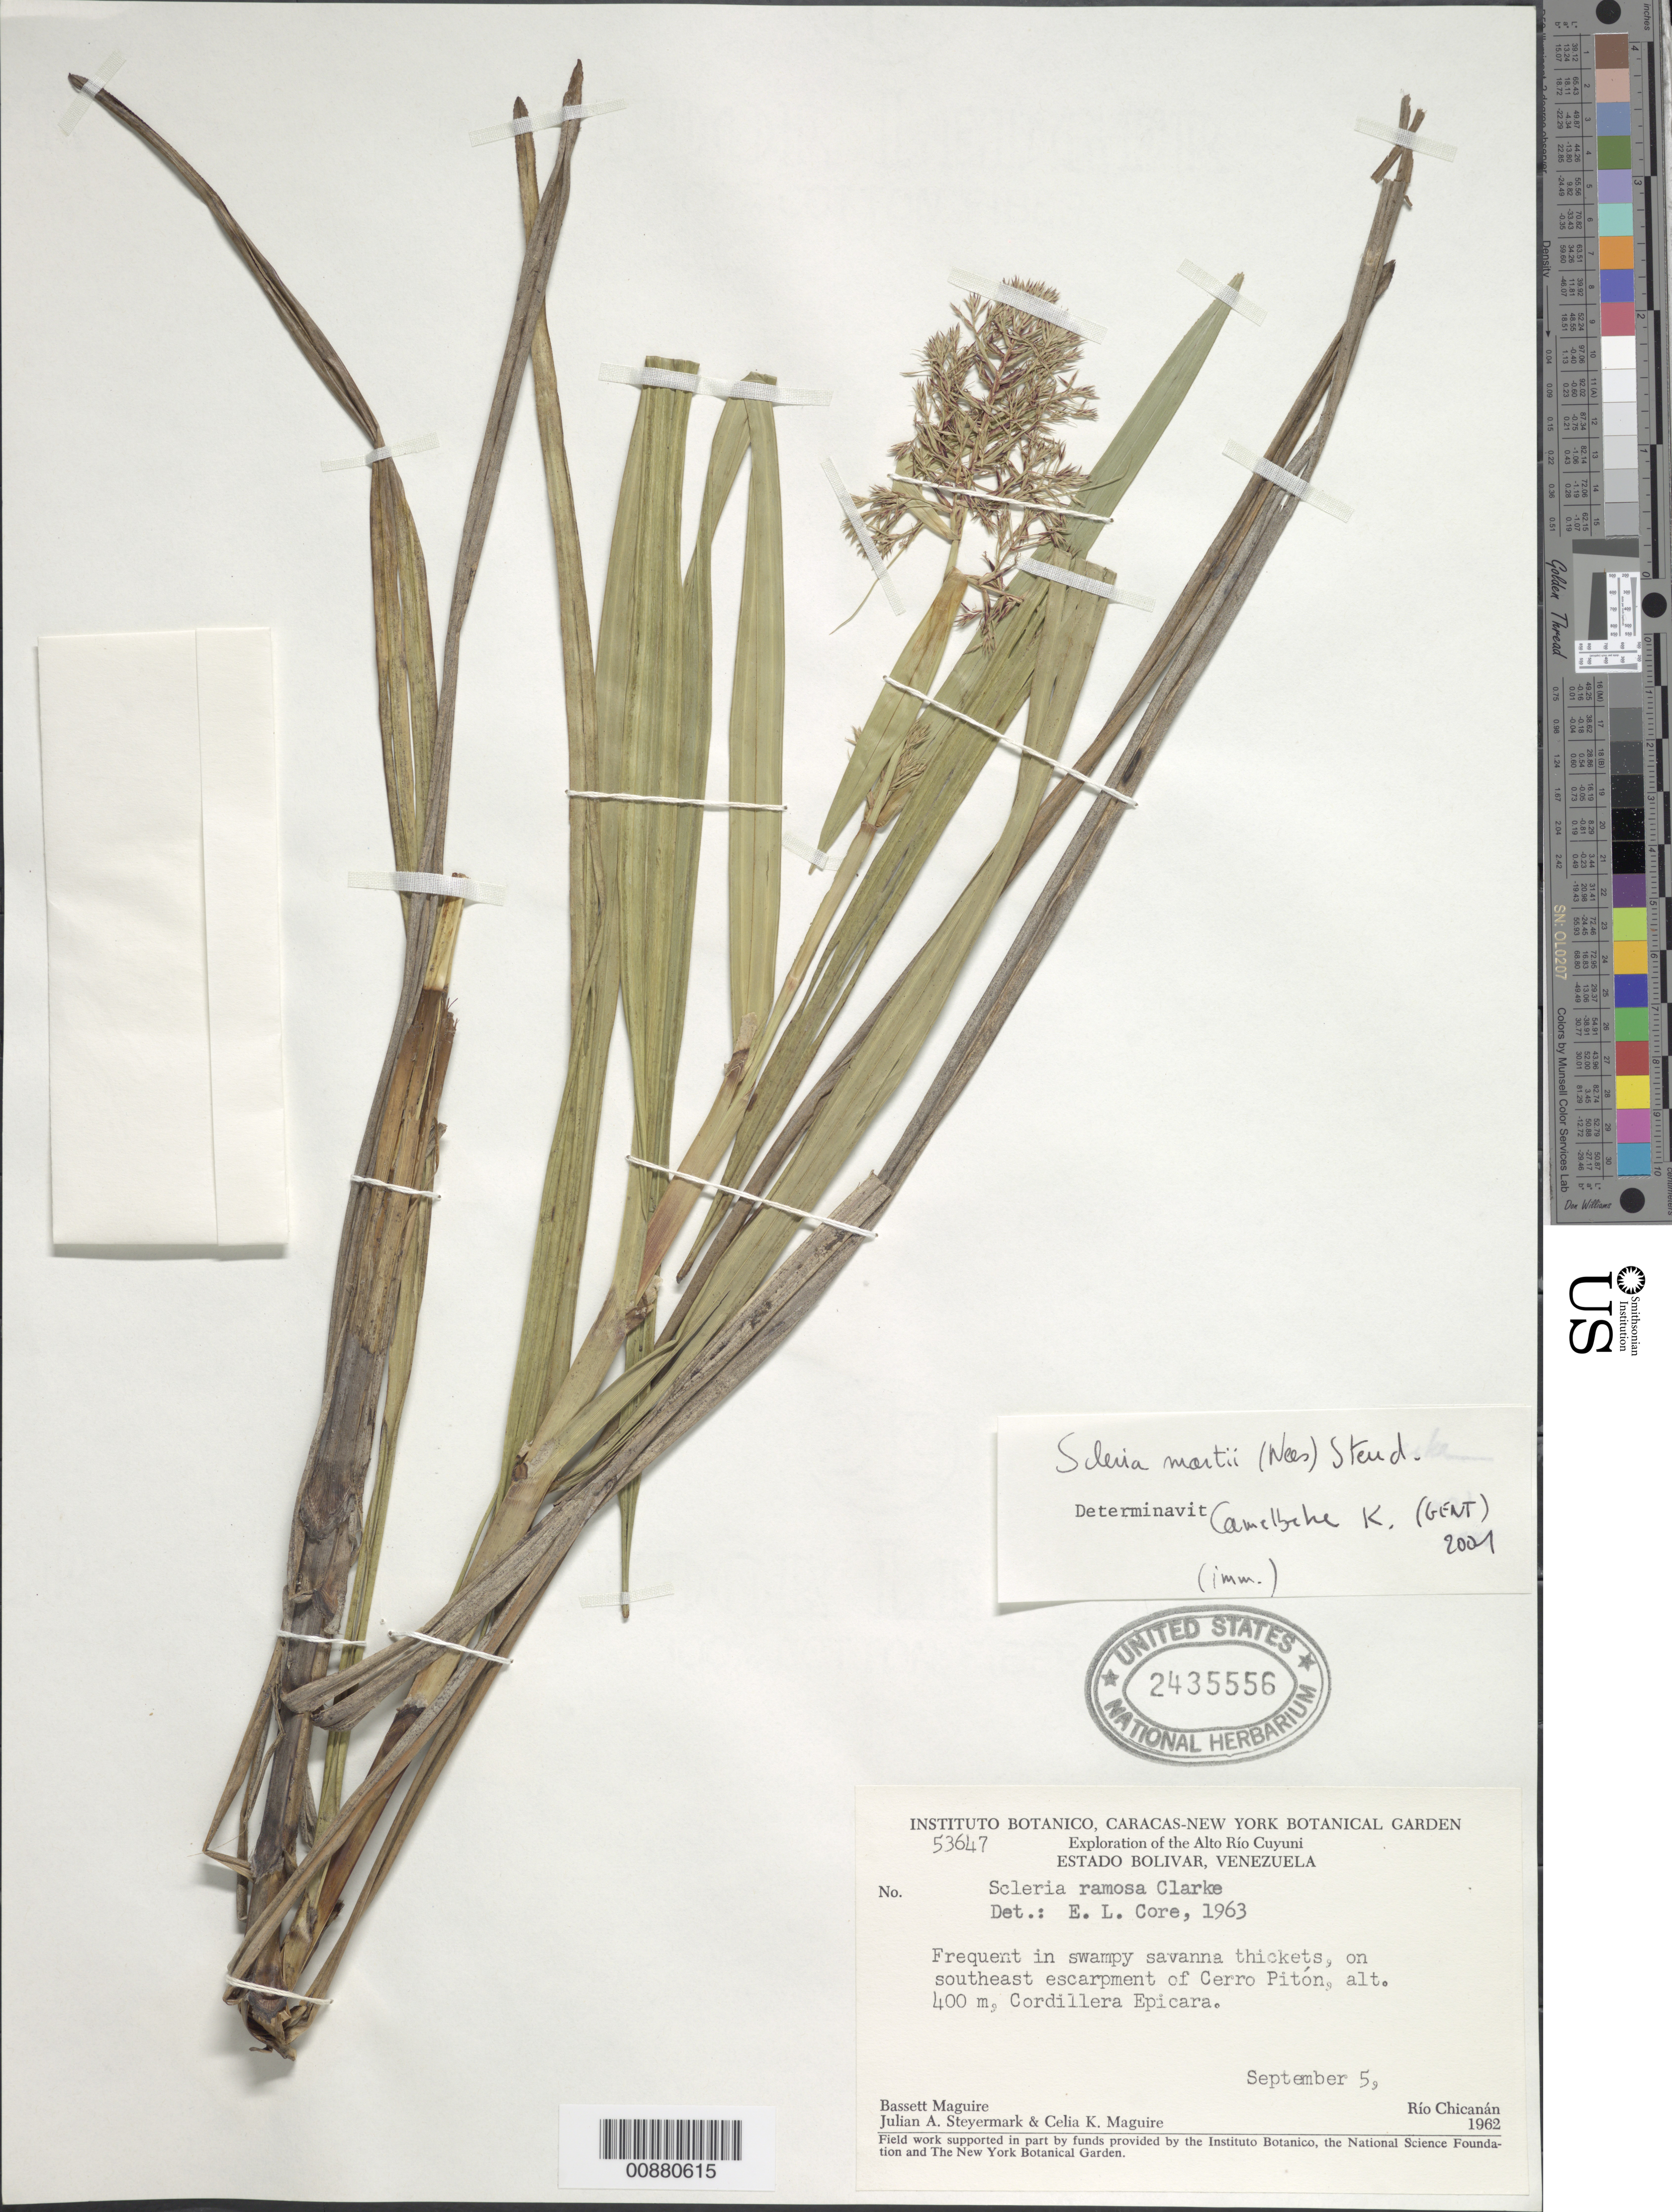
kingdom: Plantae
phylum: Tracheophyta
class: Liliopsida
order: Poales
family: Cyperaceae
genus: Scleria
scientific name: Scleria martii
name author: (Nees) Steud.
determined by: Camelbeke, K.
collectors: B. Maguire, J. Steyermark & C. K. Maguire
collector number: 53647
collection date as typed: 5-Sep-62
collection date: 1962-09-05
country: Venezuela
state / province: Bolívar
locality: Alto Río Cuyuni, Cerro Pitón, SE escarpment, Cordillera Epicara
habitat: Swampy savanna thickets, SE escarpment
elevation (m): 400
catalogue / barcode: US 2435556